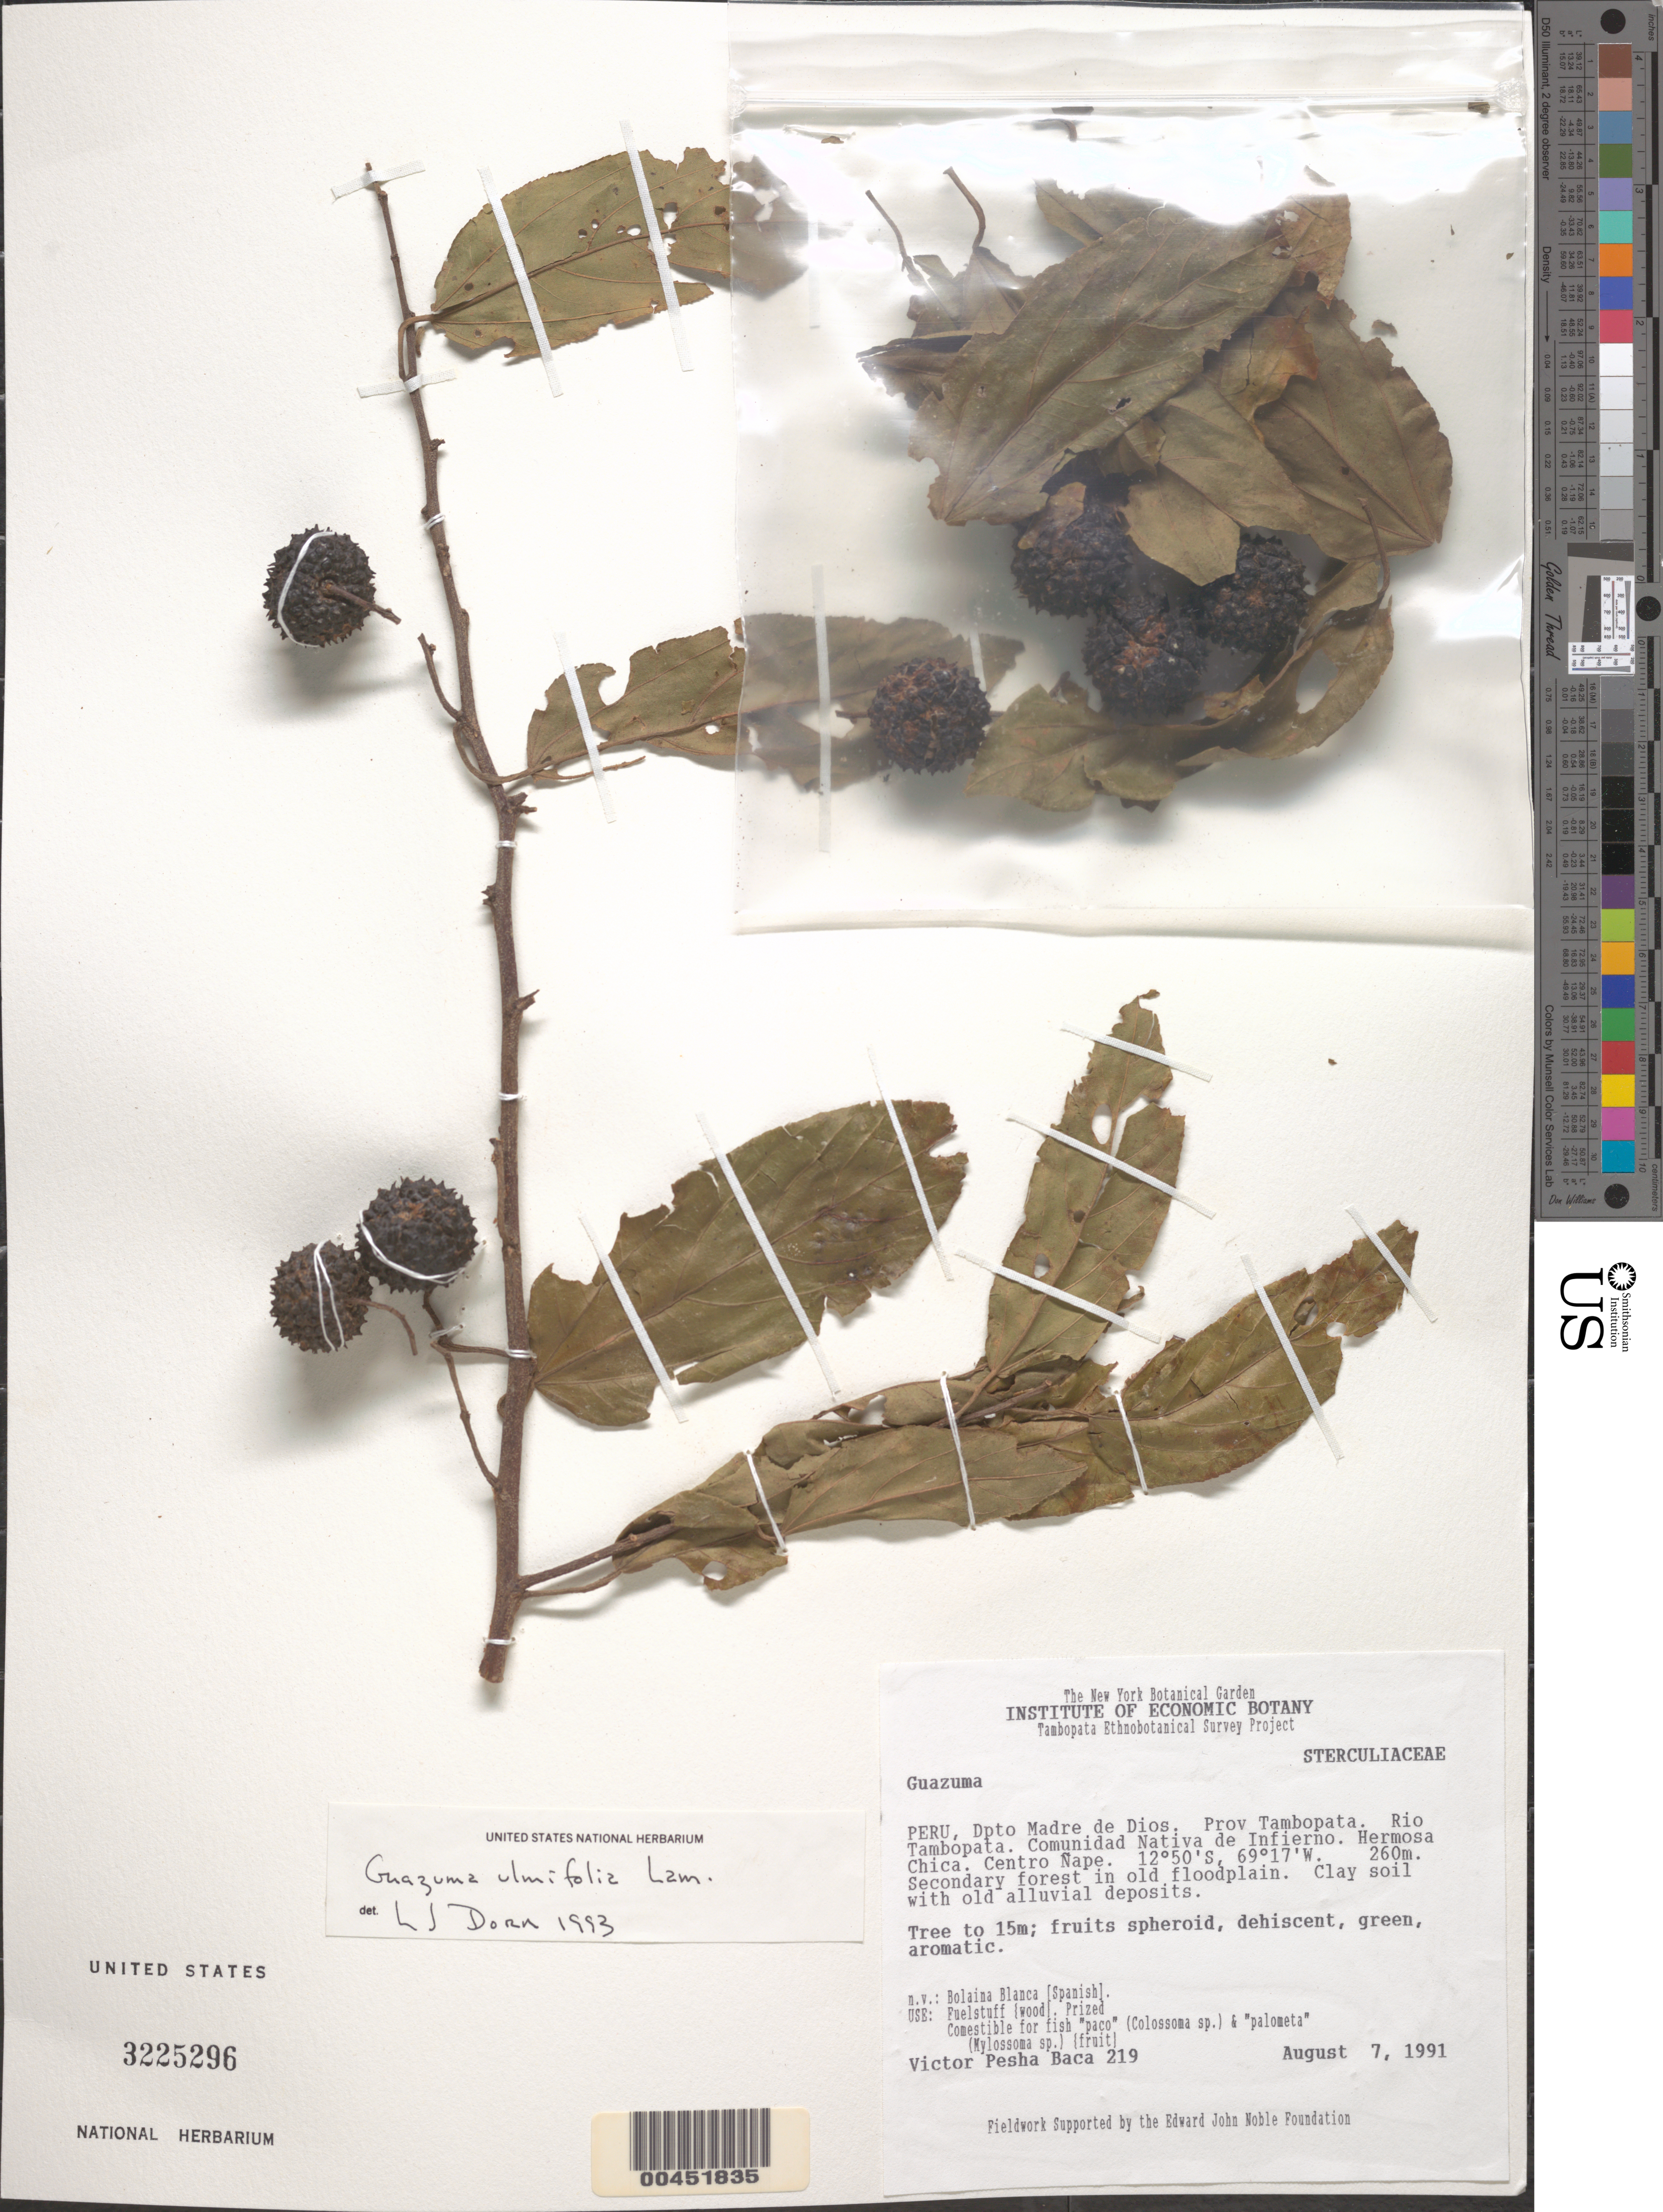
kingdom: Plantae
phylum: Tracheophyta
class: Magnoliopsida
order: Malvales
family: Malvaceae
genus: Guazuma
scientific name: Guazuma ulmifolia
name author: Lam.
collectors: V. Pesha Baca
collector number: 219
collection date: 1991-08-07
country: Peru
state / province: Madre de Dios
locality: Dpto Madre de Dios. Prov. Tambopata. Rio Tambopata. Comunidad de Infierno. Hermosa Chica. Centro Ñape.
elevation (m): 260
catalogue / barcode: US 3225296